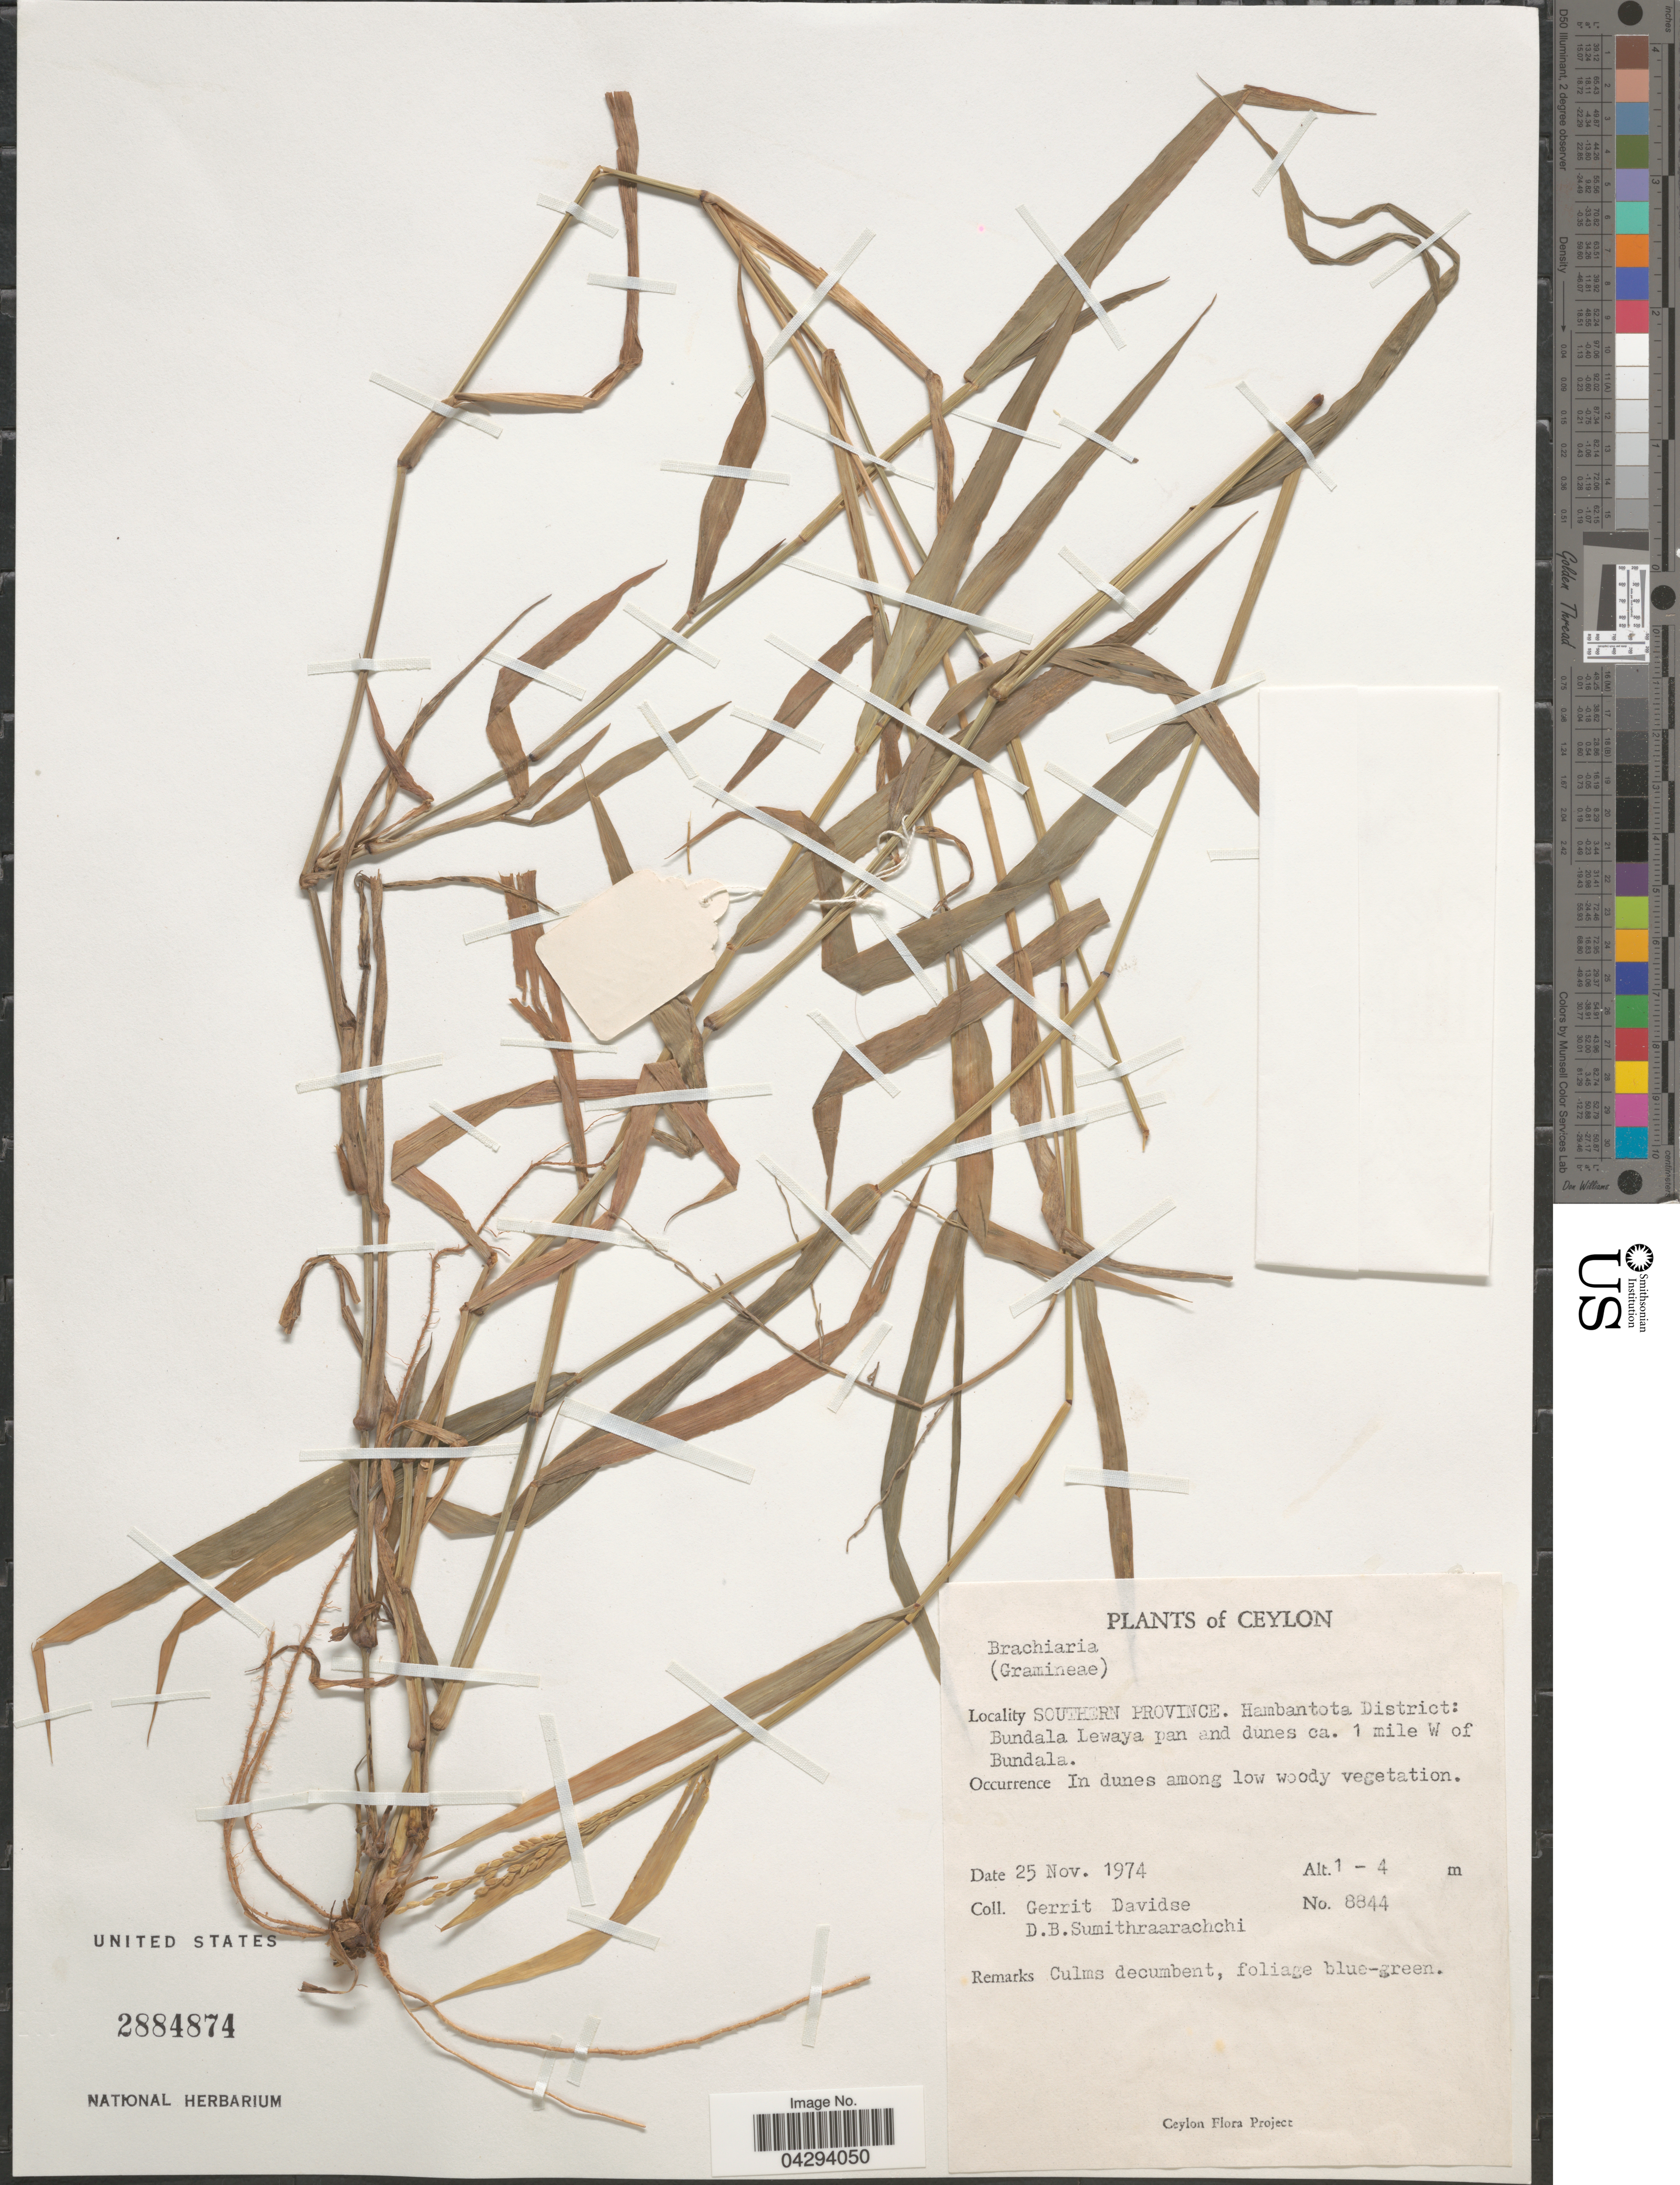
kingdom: Plantae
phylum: Tracheophyta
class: Liliopsida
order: Poales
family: Poaceae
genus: Urochloa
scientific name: Urochloa sp.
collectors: G. Davidse & D. B. Sumithraarachchi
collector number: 8844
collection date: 1974-11-25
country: Sri Lanka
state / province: Southern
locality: Ceylon. Hambantota District: Bundala Lewaya pan and dunes ca. 1 mile W of Bundala.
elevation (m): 1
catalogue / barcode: US 2884874